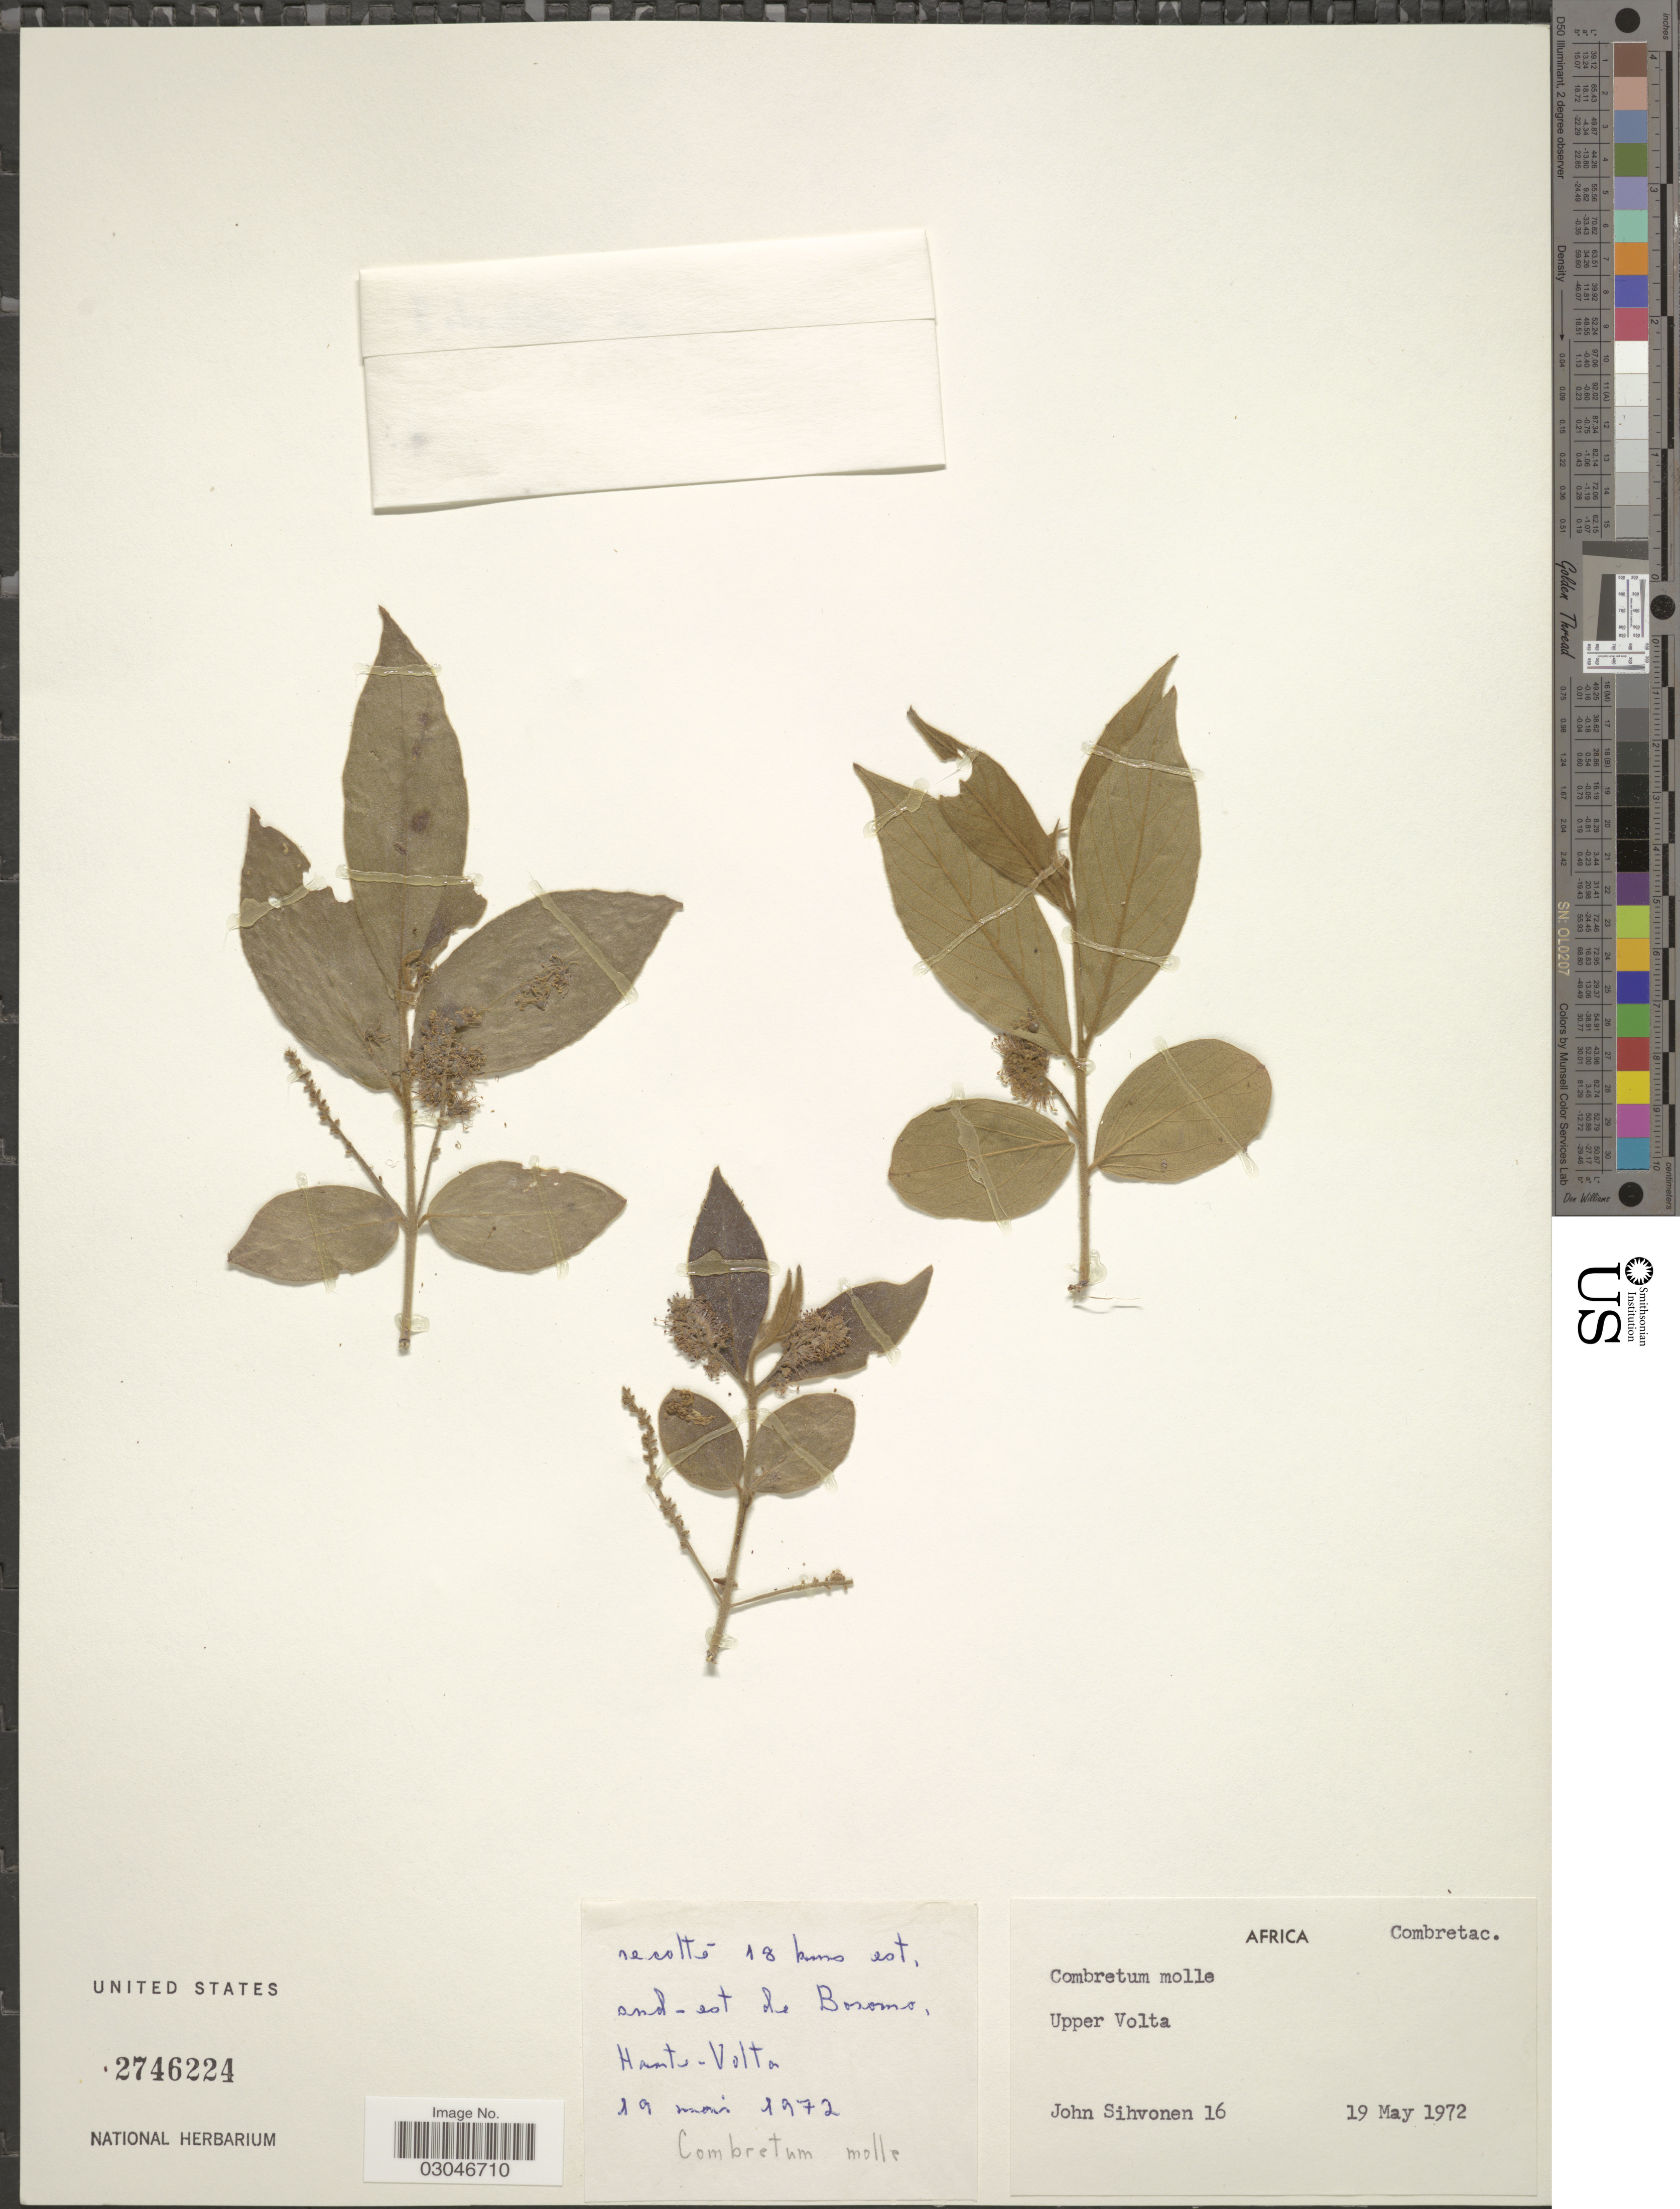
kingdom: Plantae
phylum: Tracheophyta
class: Magnoliopsida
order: Myrtales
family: Combretaceae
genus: Combretum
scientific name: Combretum molle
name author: R. Br. ex G. Don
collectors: J. Sihvonen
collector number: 16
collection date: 1972-05-19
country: Burkina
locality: Recolté 18 kms est. sud-est de Boromo, Haute-Volta. Upper Volta.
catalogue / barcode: US 2746224